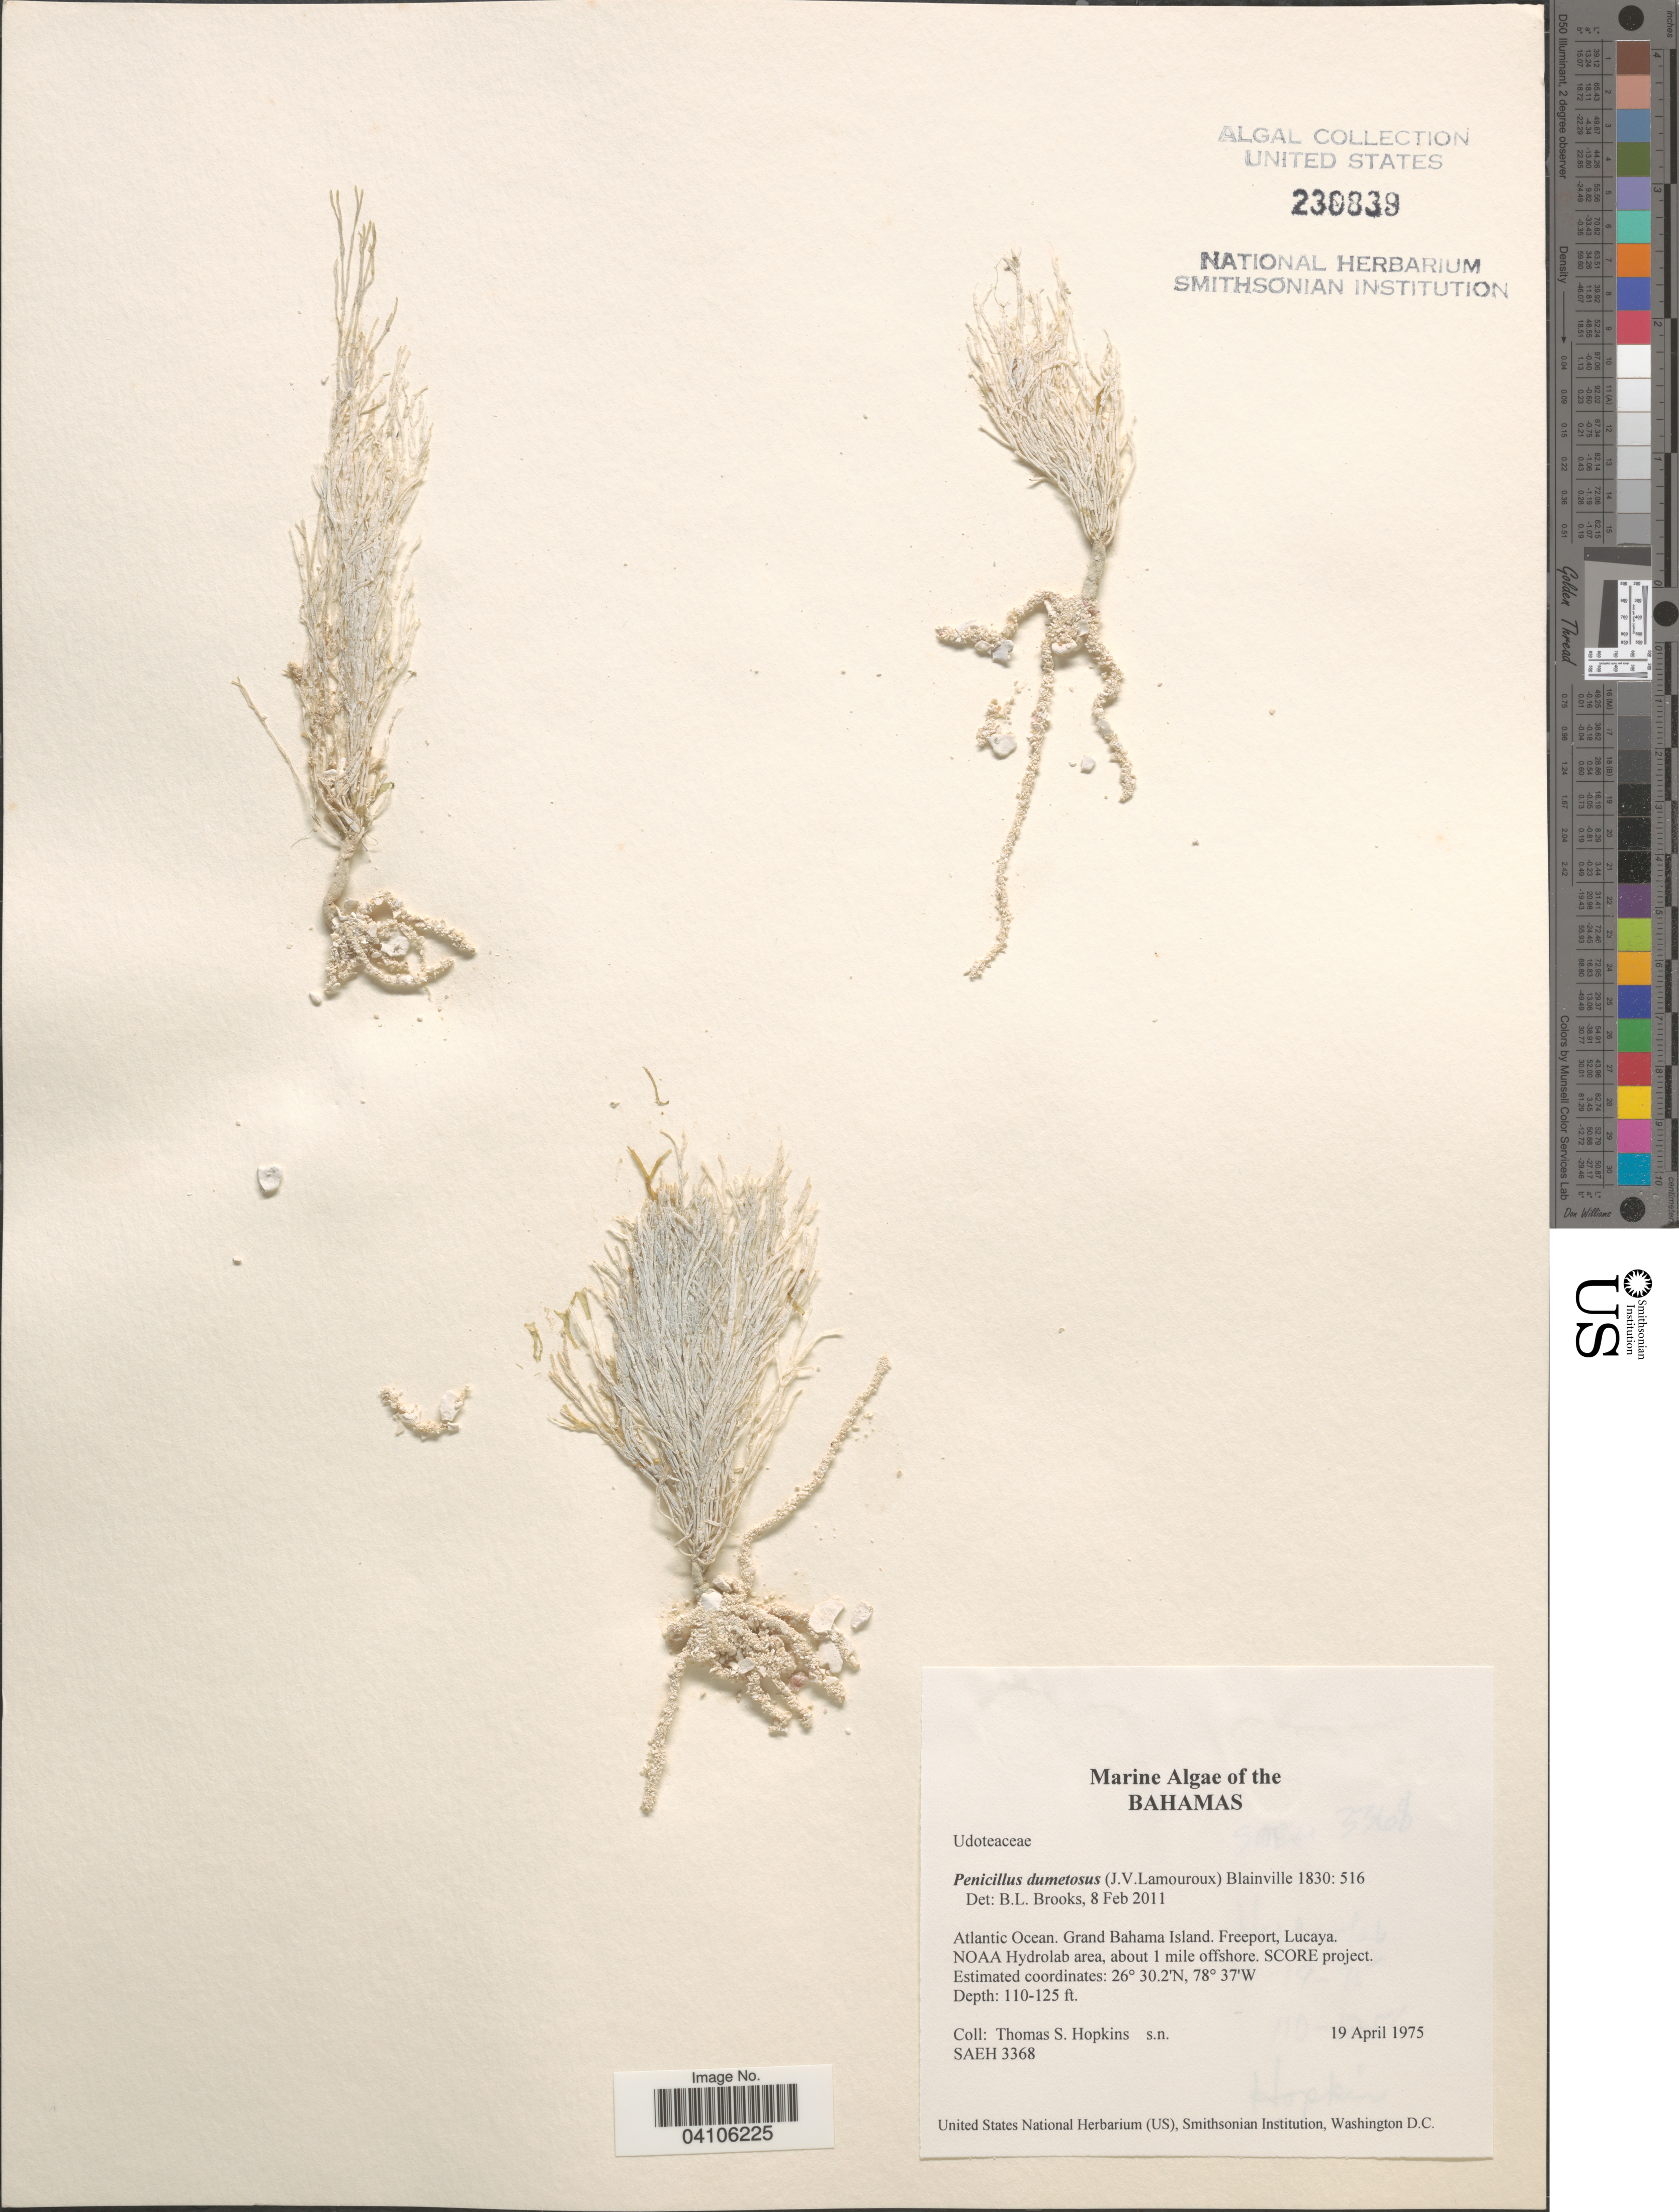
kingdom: Plantae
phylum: Chlorophyta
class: Ulvophyceae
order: Bryopsidales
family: Udoteaceae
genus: Penicillus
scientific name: Penicillus dumetosus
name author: (J.V.Lamouroux) Blainville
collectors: T. Hopkins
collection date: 1975-04-19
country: Bahamas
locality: Atlantic Ocean. Grand Bahama Island. Freeport, Lucaya. NOAA Hydrolab area, about 1 mile offshore. SCORE project.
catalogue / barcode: US 230839